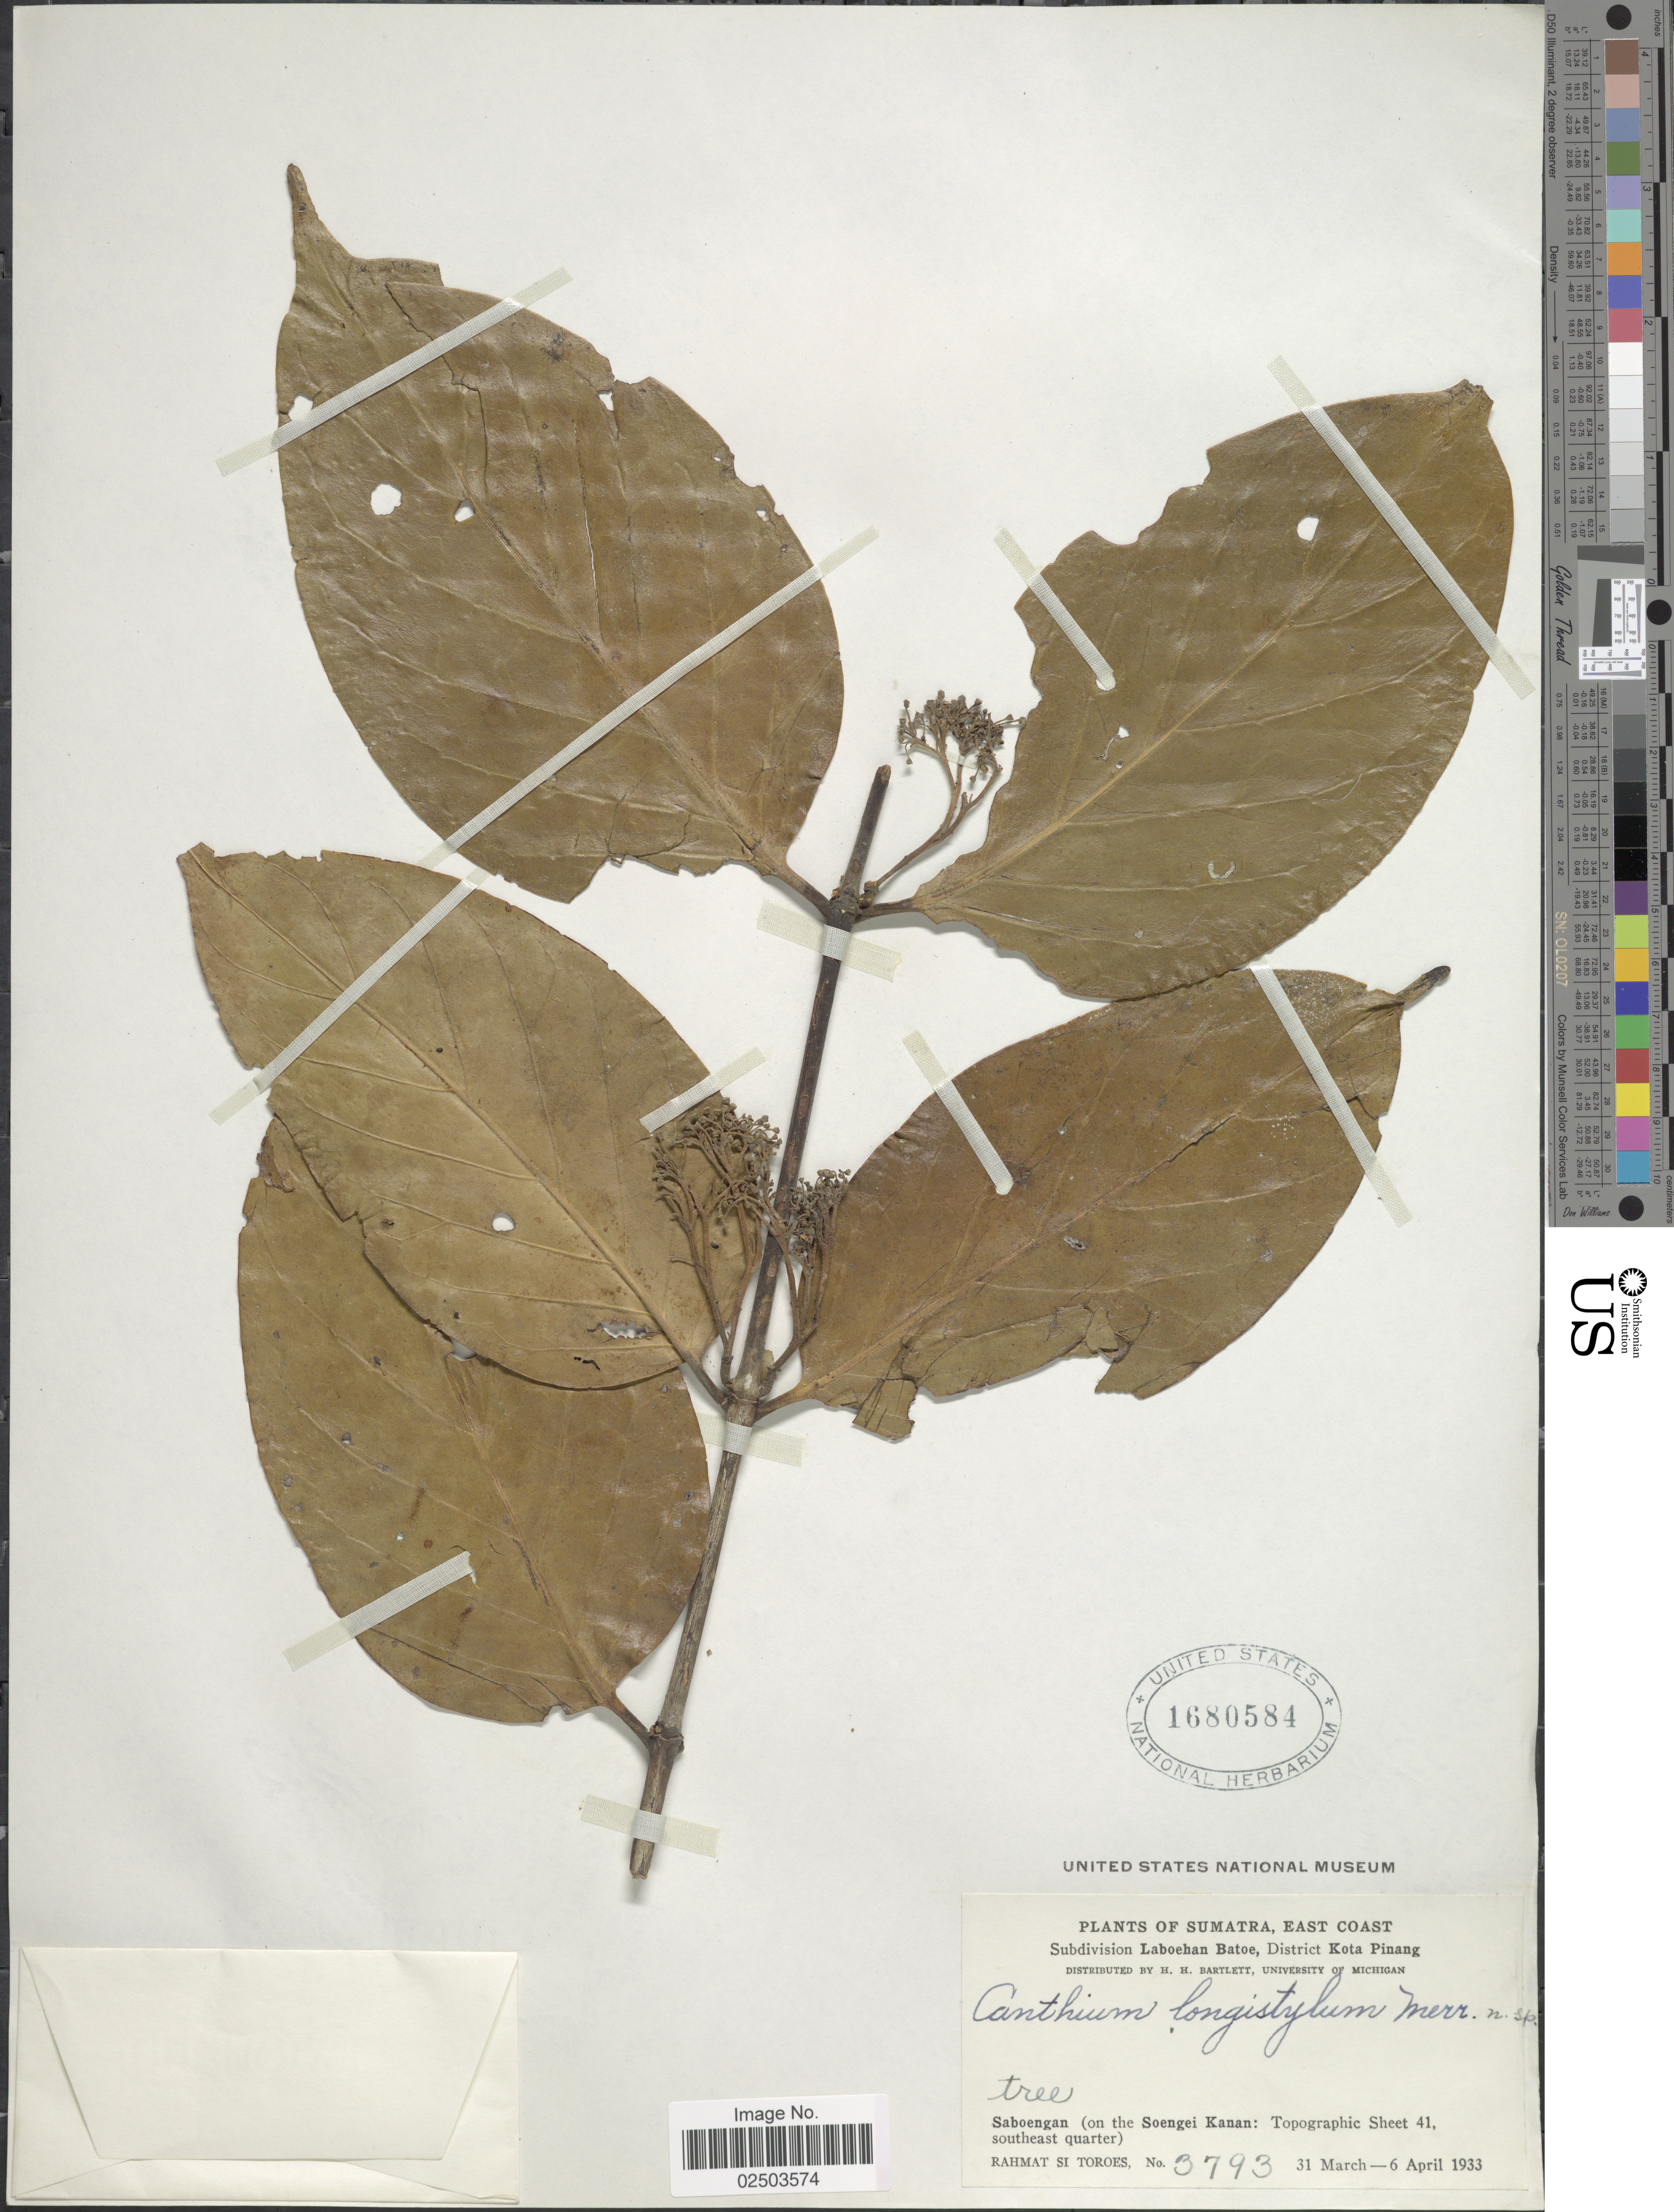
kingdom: Plantae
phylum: Tracheophyta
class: Magnoliopsida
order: Gentianales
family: Rubiaceae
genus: Psydrax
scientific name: Psydrax longistyla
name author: (Merr.) A.P. Davis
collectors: Rahmat Si Boeea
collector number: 3793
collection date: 1933-03-31/1933-04-06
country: Indonesia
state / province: Sumatra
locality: East Coast. Subdivision Laboehan Batoe, District Kota Pinang. Saboengan (on the Soengei Kanan: Topographic Sheet 41, southeast quarter)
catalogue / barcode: US 1680584